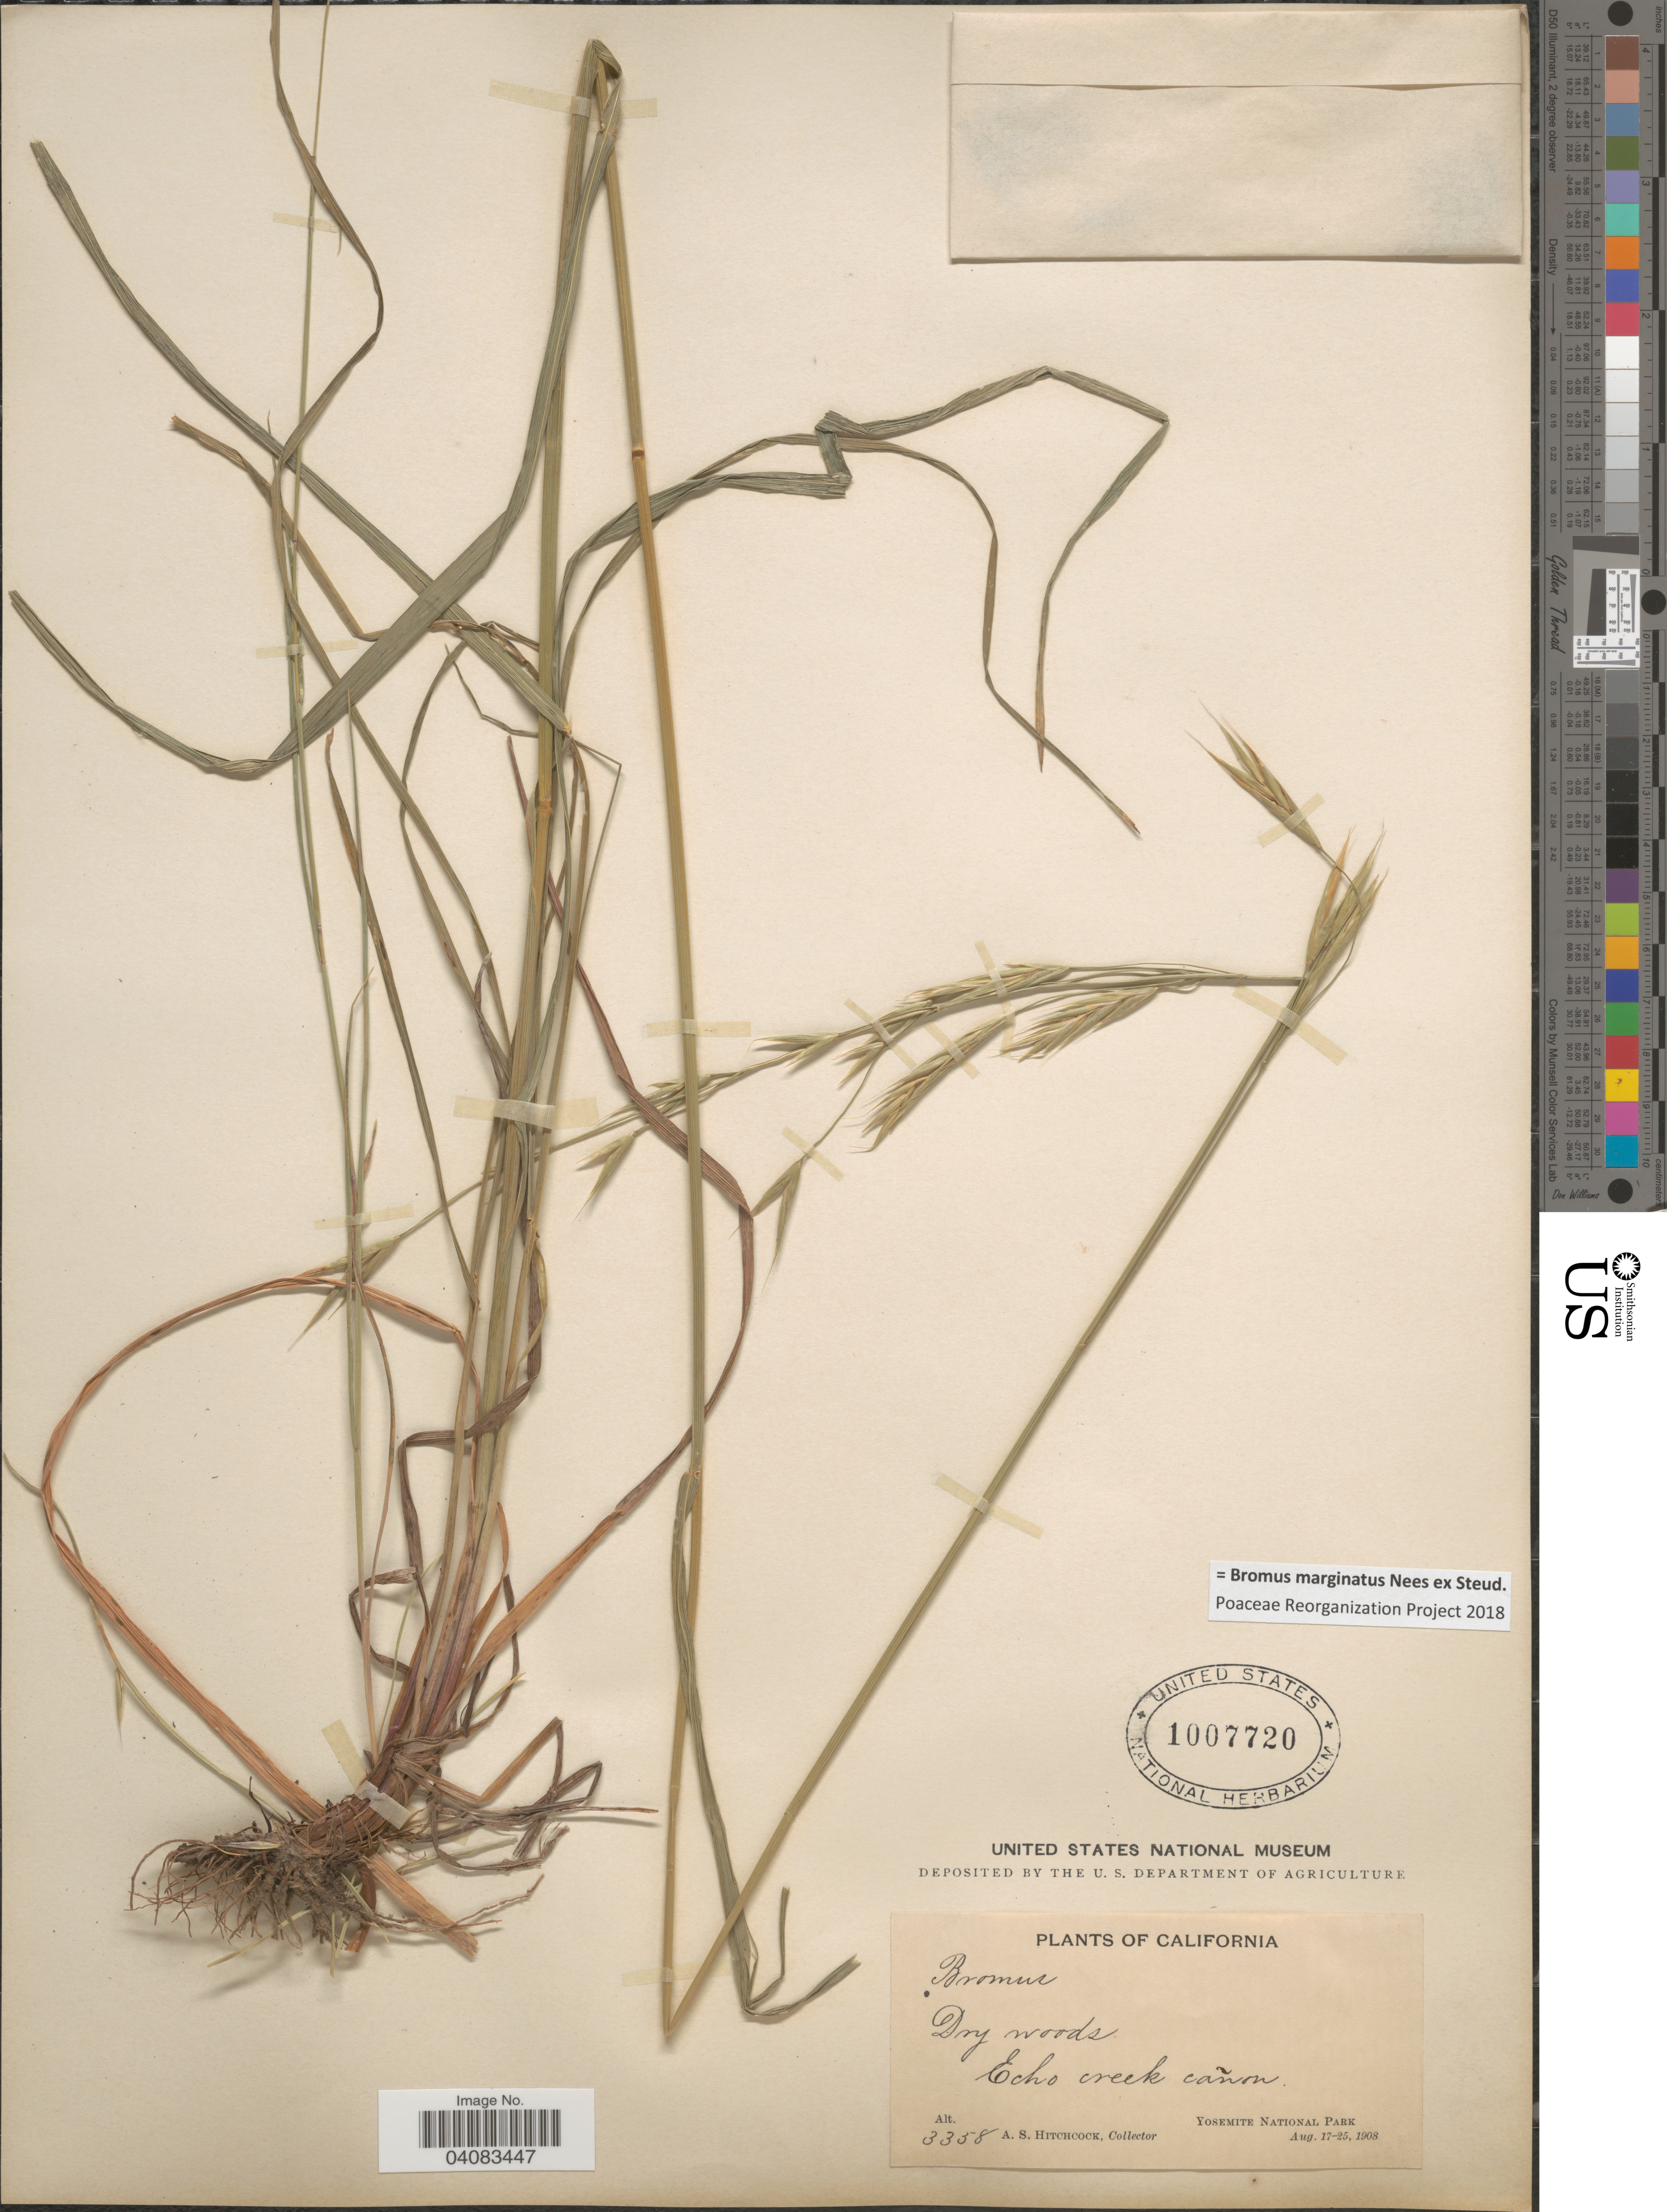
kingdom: Plantae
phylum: Tracheophyta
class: Liliopsida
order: Poales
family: Poaceae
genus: Bromus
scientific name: Bromus marginatus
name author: Nees ex Steud.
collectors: A. S. Hitchcock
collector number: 3358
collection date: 1908-08-17/1908-08-25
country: United States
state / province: California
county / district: Mariposa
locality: Echo creek cañon. Yosemite National Park.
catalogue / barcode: US 1007720